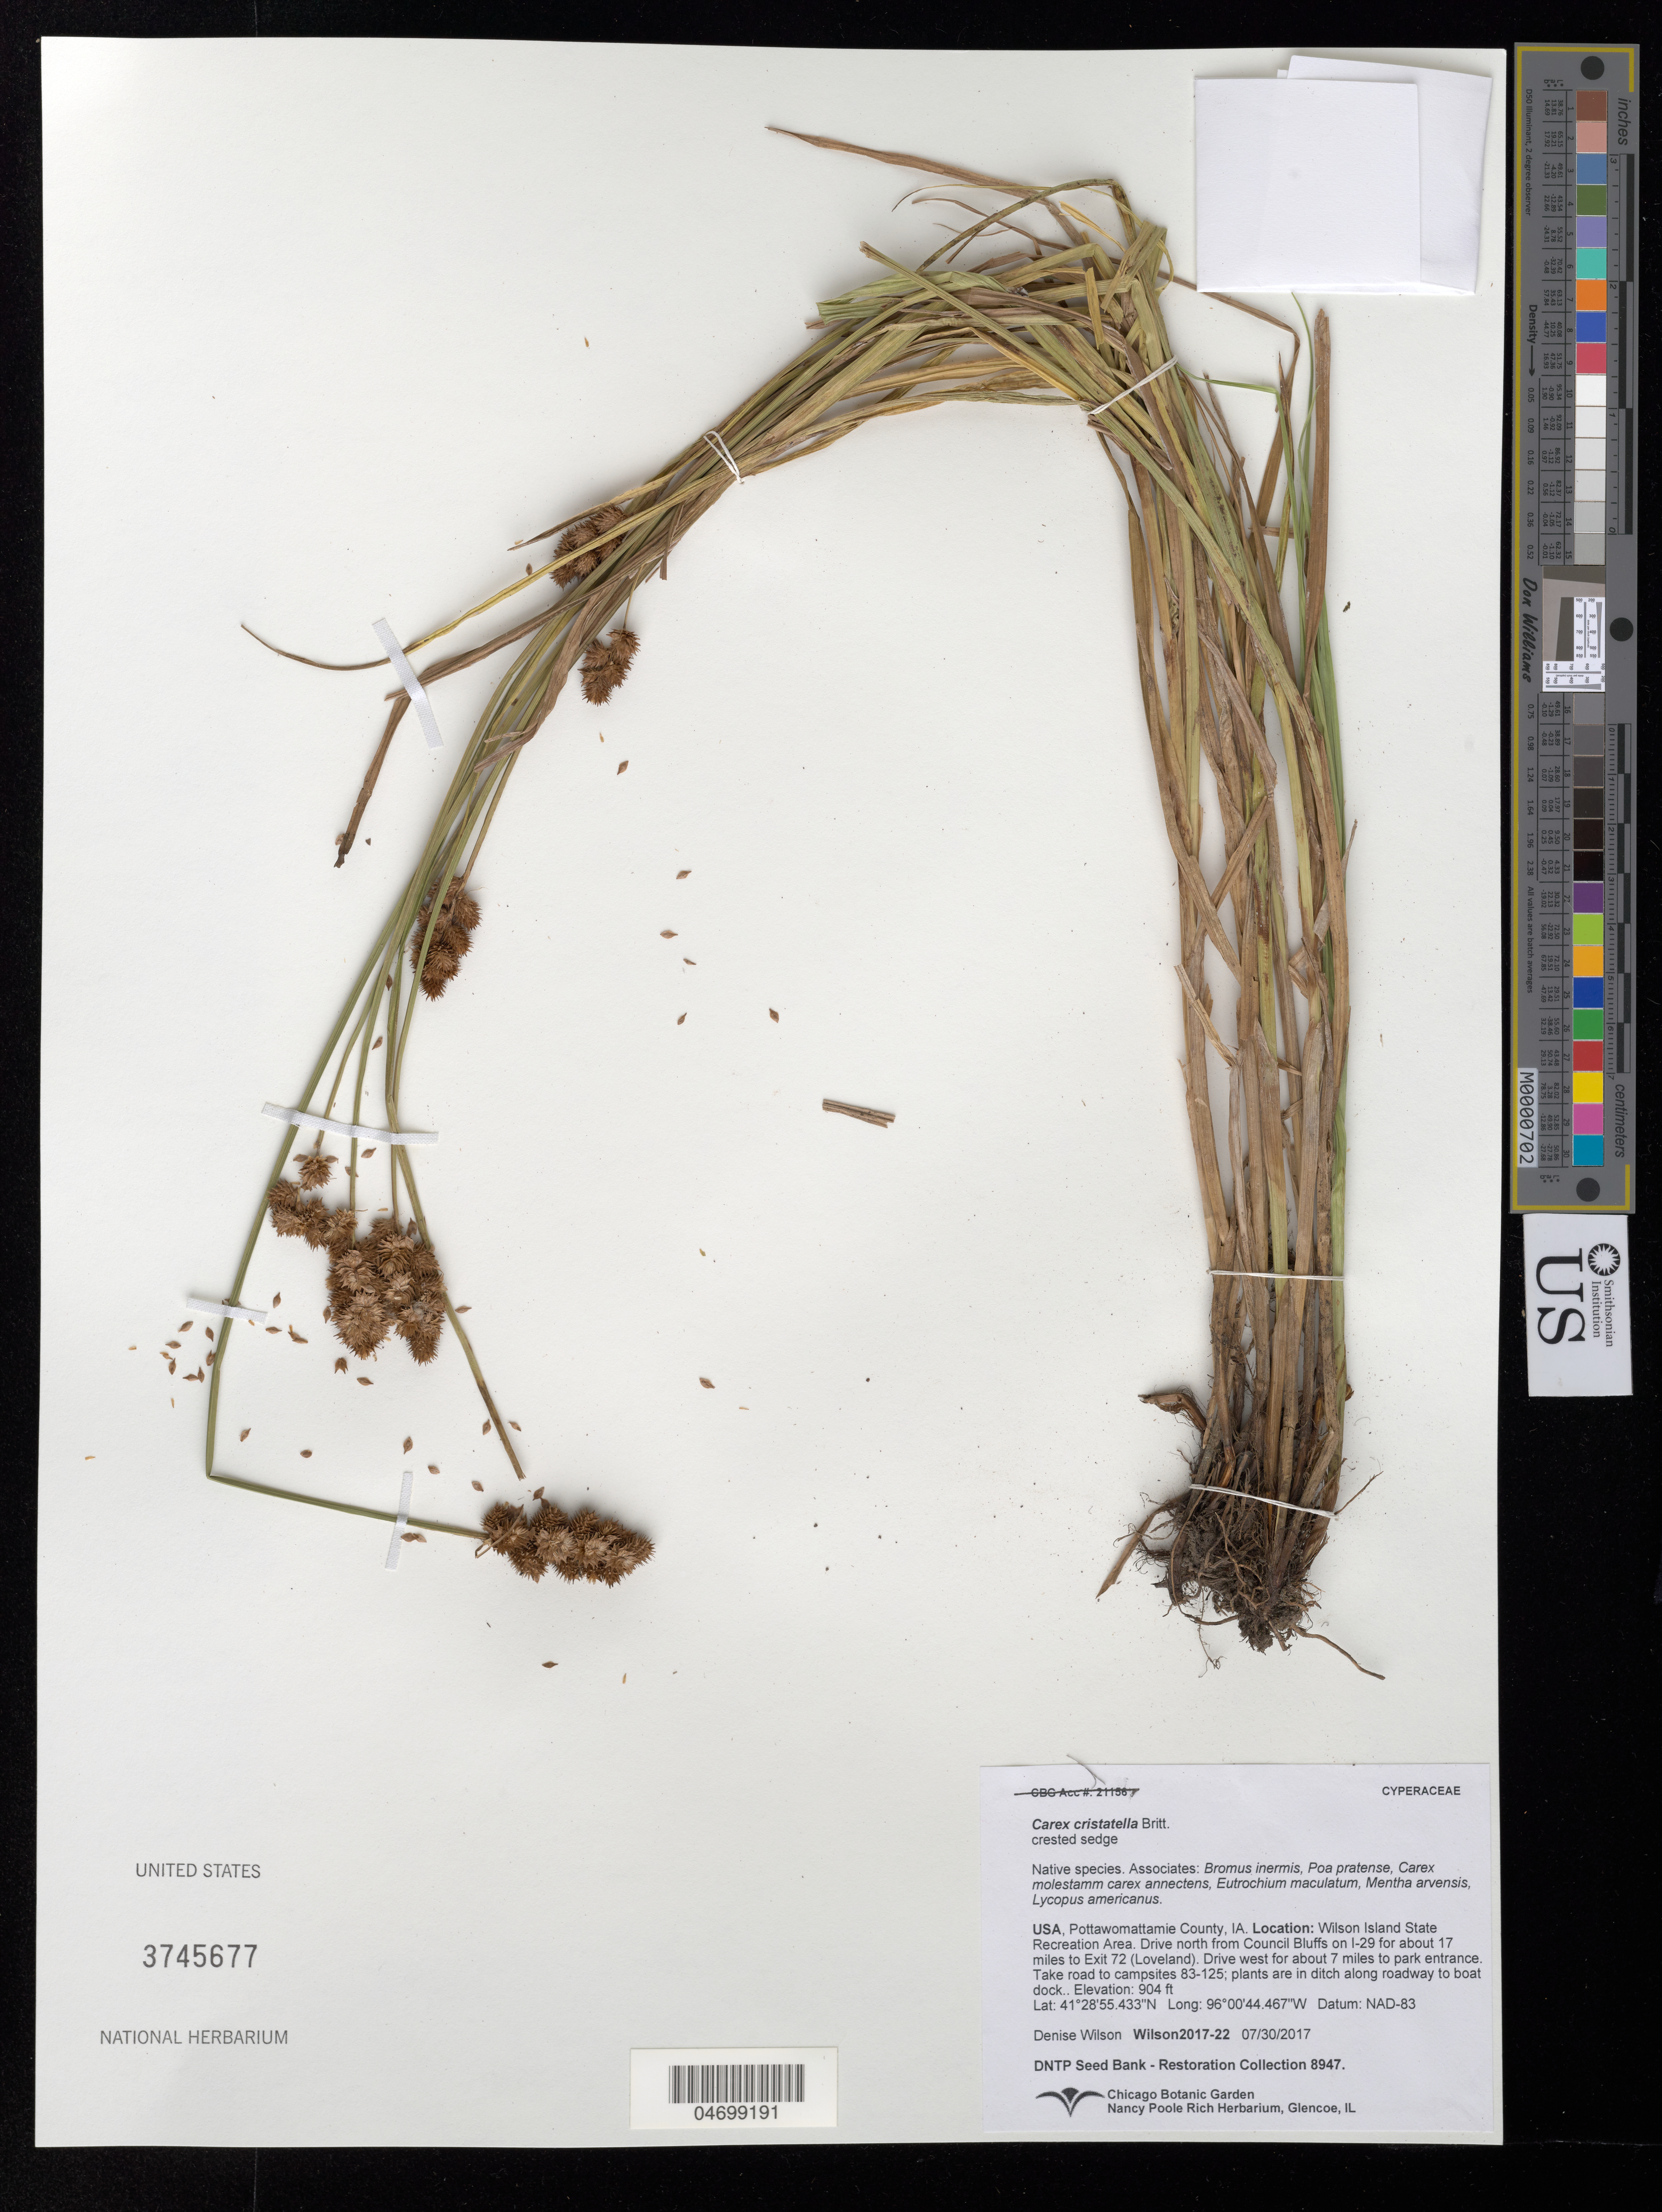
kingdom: Plantae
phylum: Tracheophyta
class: Liliopsida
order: Poales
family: Cyperaceae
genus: Carex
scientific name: Carex cristatella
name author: Britton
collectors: D. Wilson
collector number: Wilson2017-22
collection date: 2017-07-30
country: United States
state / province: Iowa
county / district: Pottawottamie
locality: Wilson Island State Recreation Area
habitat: With Bromus inermis, Poa pratense, Mentha arvensis, etc.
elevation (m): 276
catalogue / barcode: US 3745677